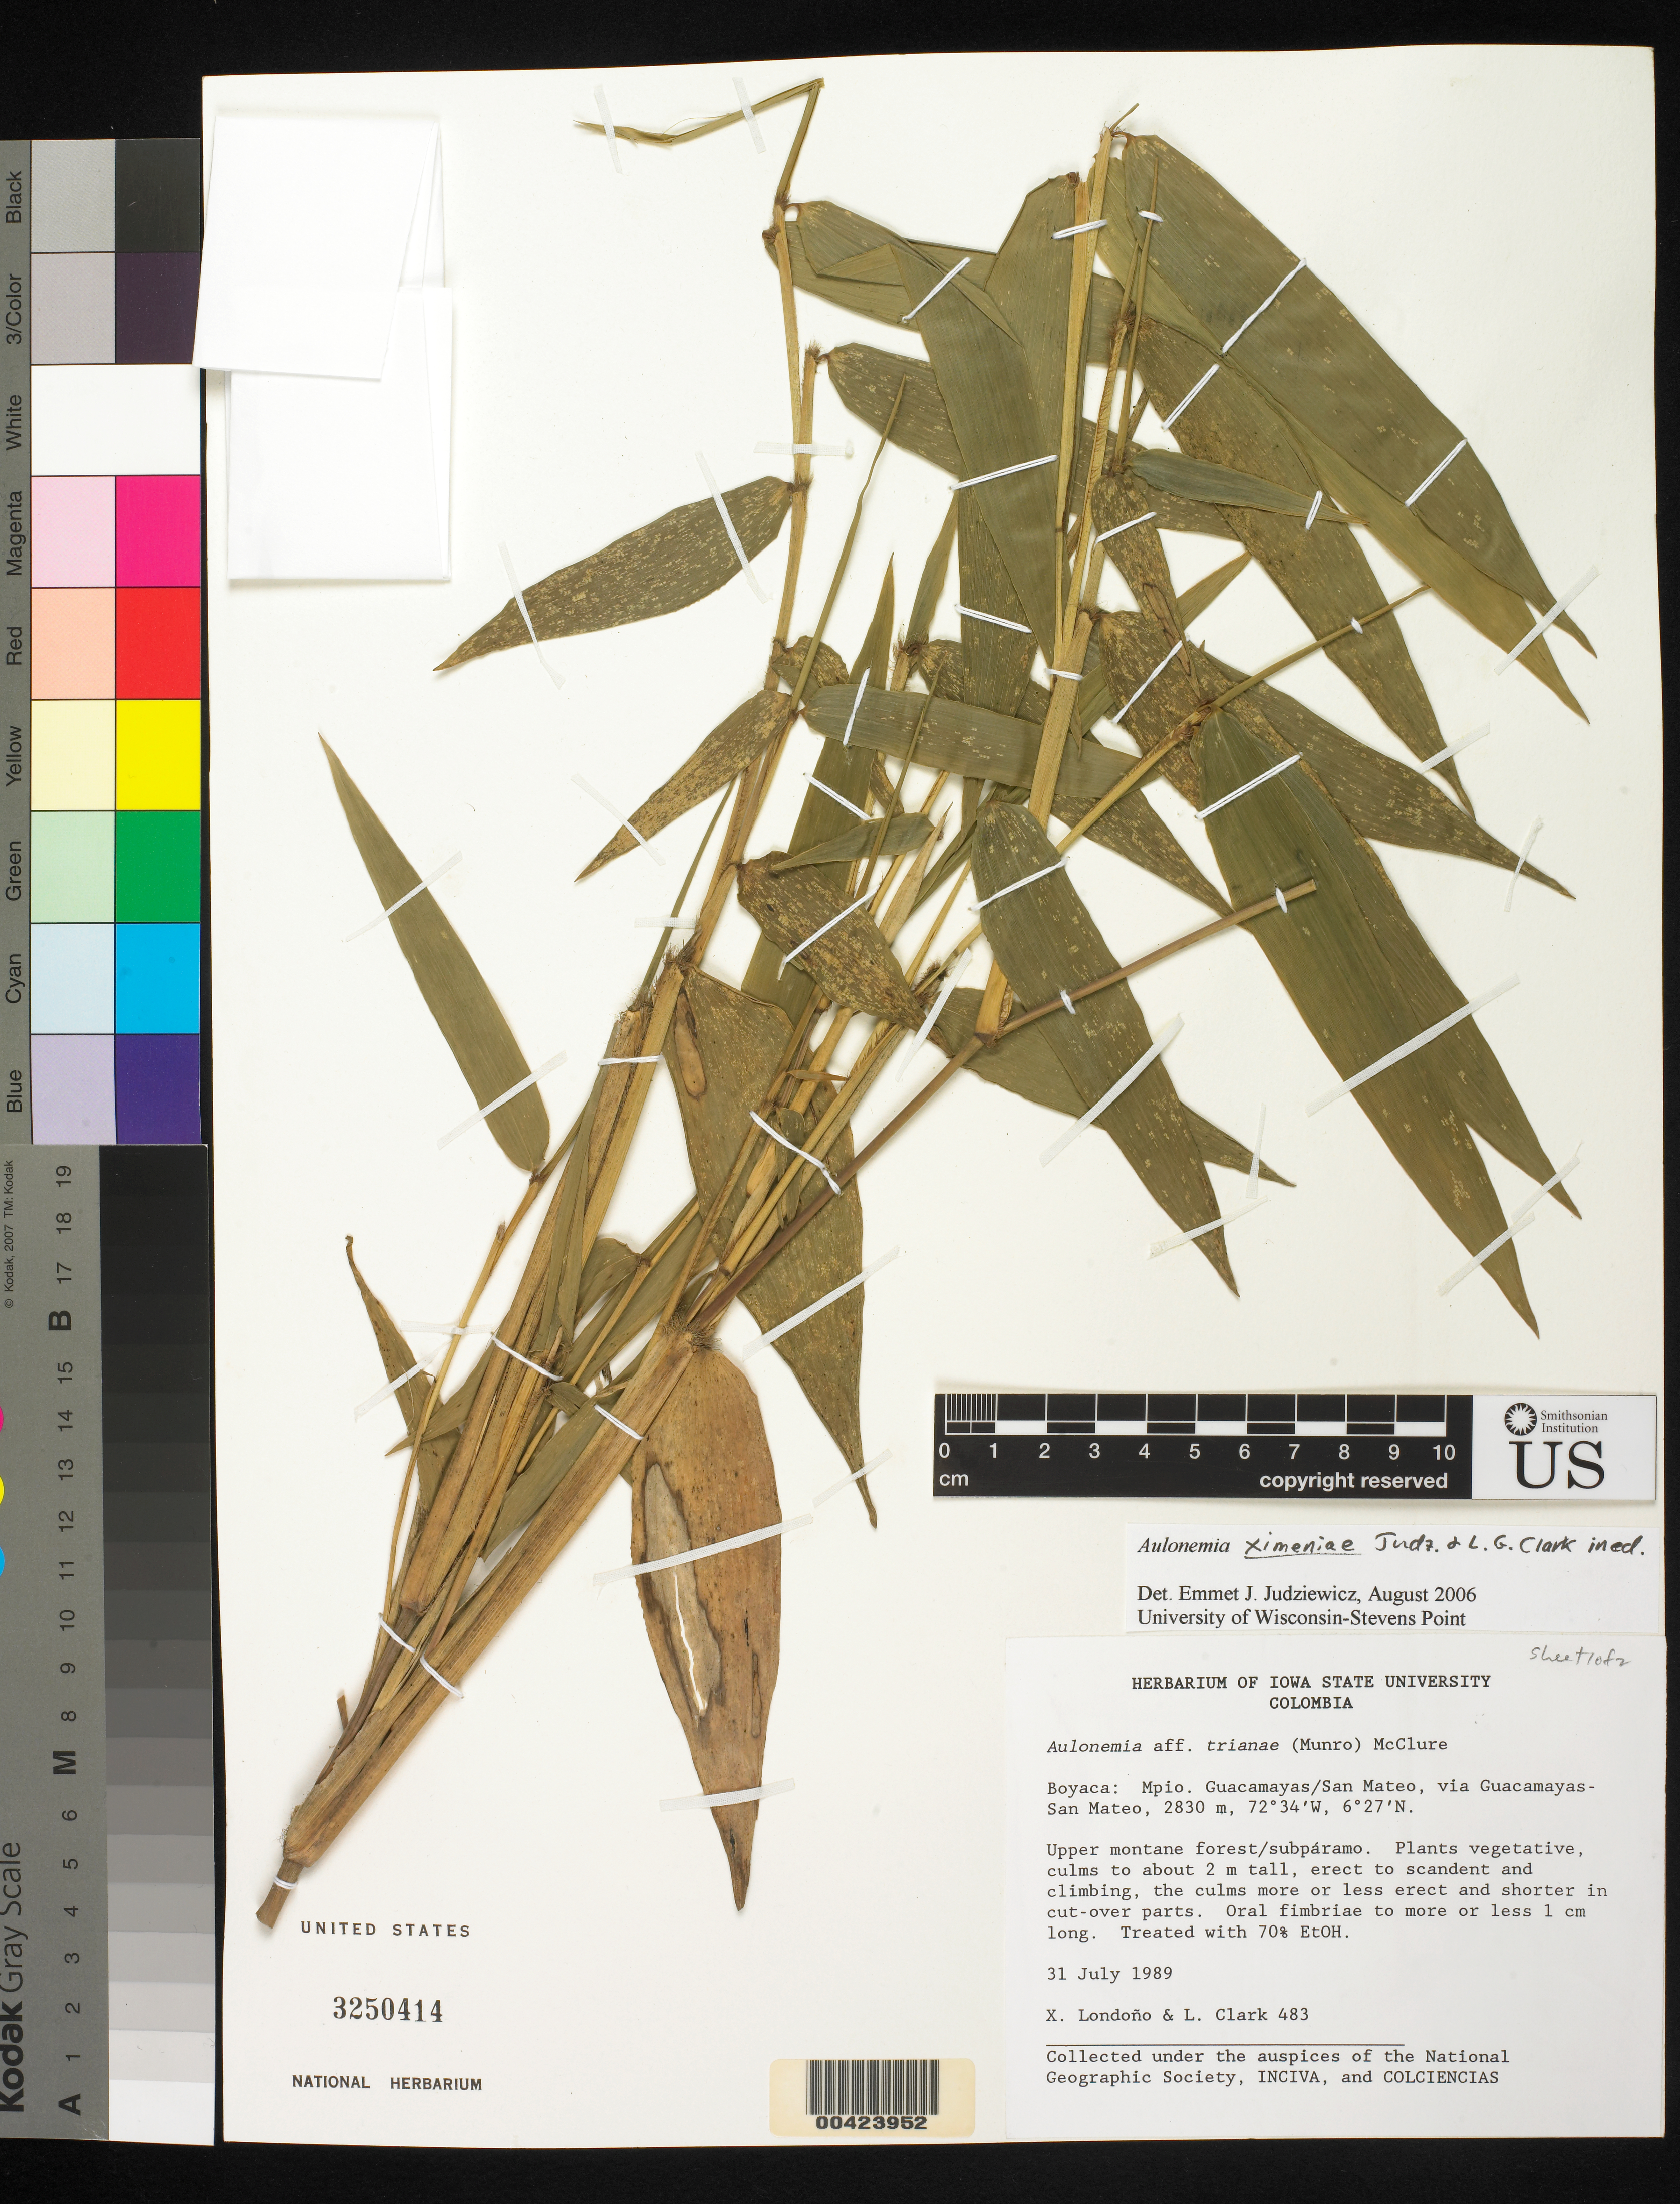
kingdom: Plantae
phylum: Tracheophyta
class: Liliopsida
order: Poales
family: Poaceae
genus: Aulonemia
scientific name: Aulonemia ximenae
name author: L.G. Clark et al.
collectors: X. Londoño & L. G. Clark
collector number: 483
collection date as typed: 31 Jul 1989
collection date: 1989-07-31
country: Colombia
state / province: Boyacá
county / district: Guacamayas / San Mateo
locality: Via Guacamayas - San Mateo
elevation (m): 2830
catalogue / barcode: US 3250414